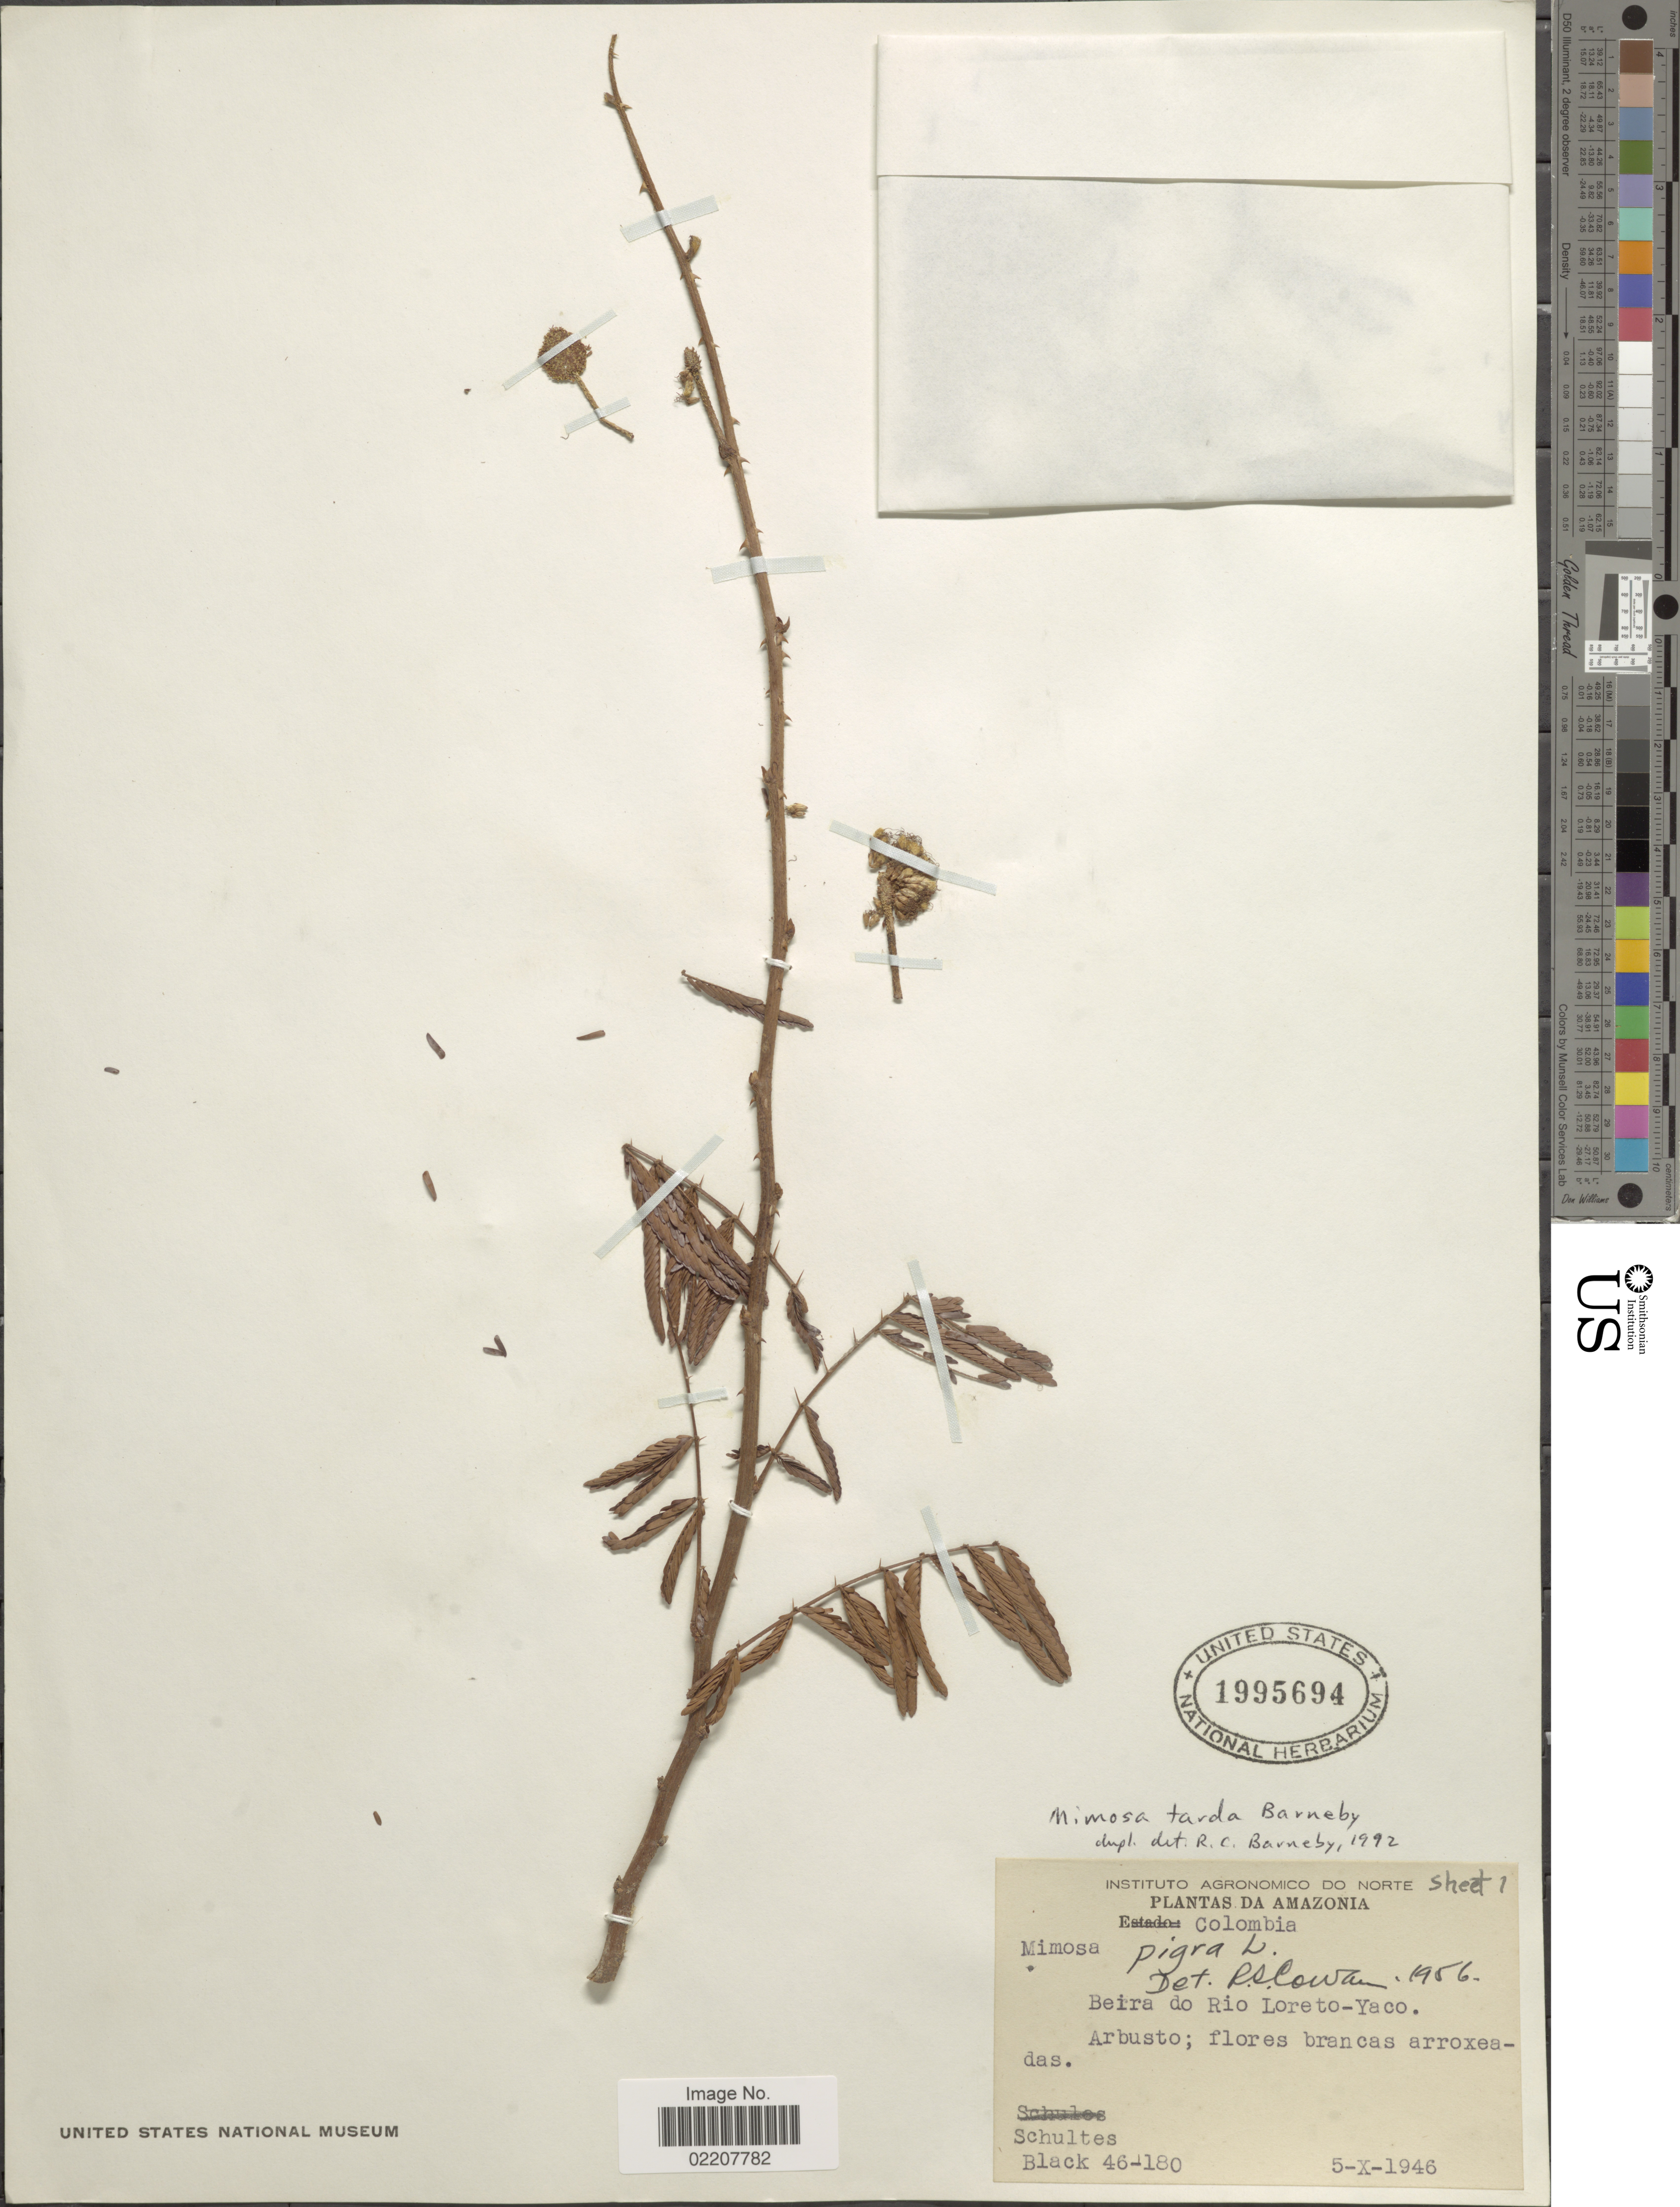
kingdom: Plantae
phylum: Tracheophyta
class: Magnoliopsida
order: Fabales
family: Fabaceae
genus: Mimosa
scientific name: Mimosa tarda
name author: Barneby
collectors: -- Schultes & -- Black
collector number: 464180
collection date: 1946-10-05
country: Colombia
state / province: Amazônas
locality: Da Amazonia, Beira do Rio Loreto-Yaco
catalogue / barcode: US 1995694